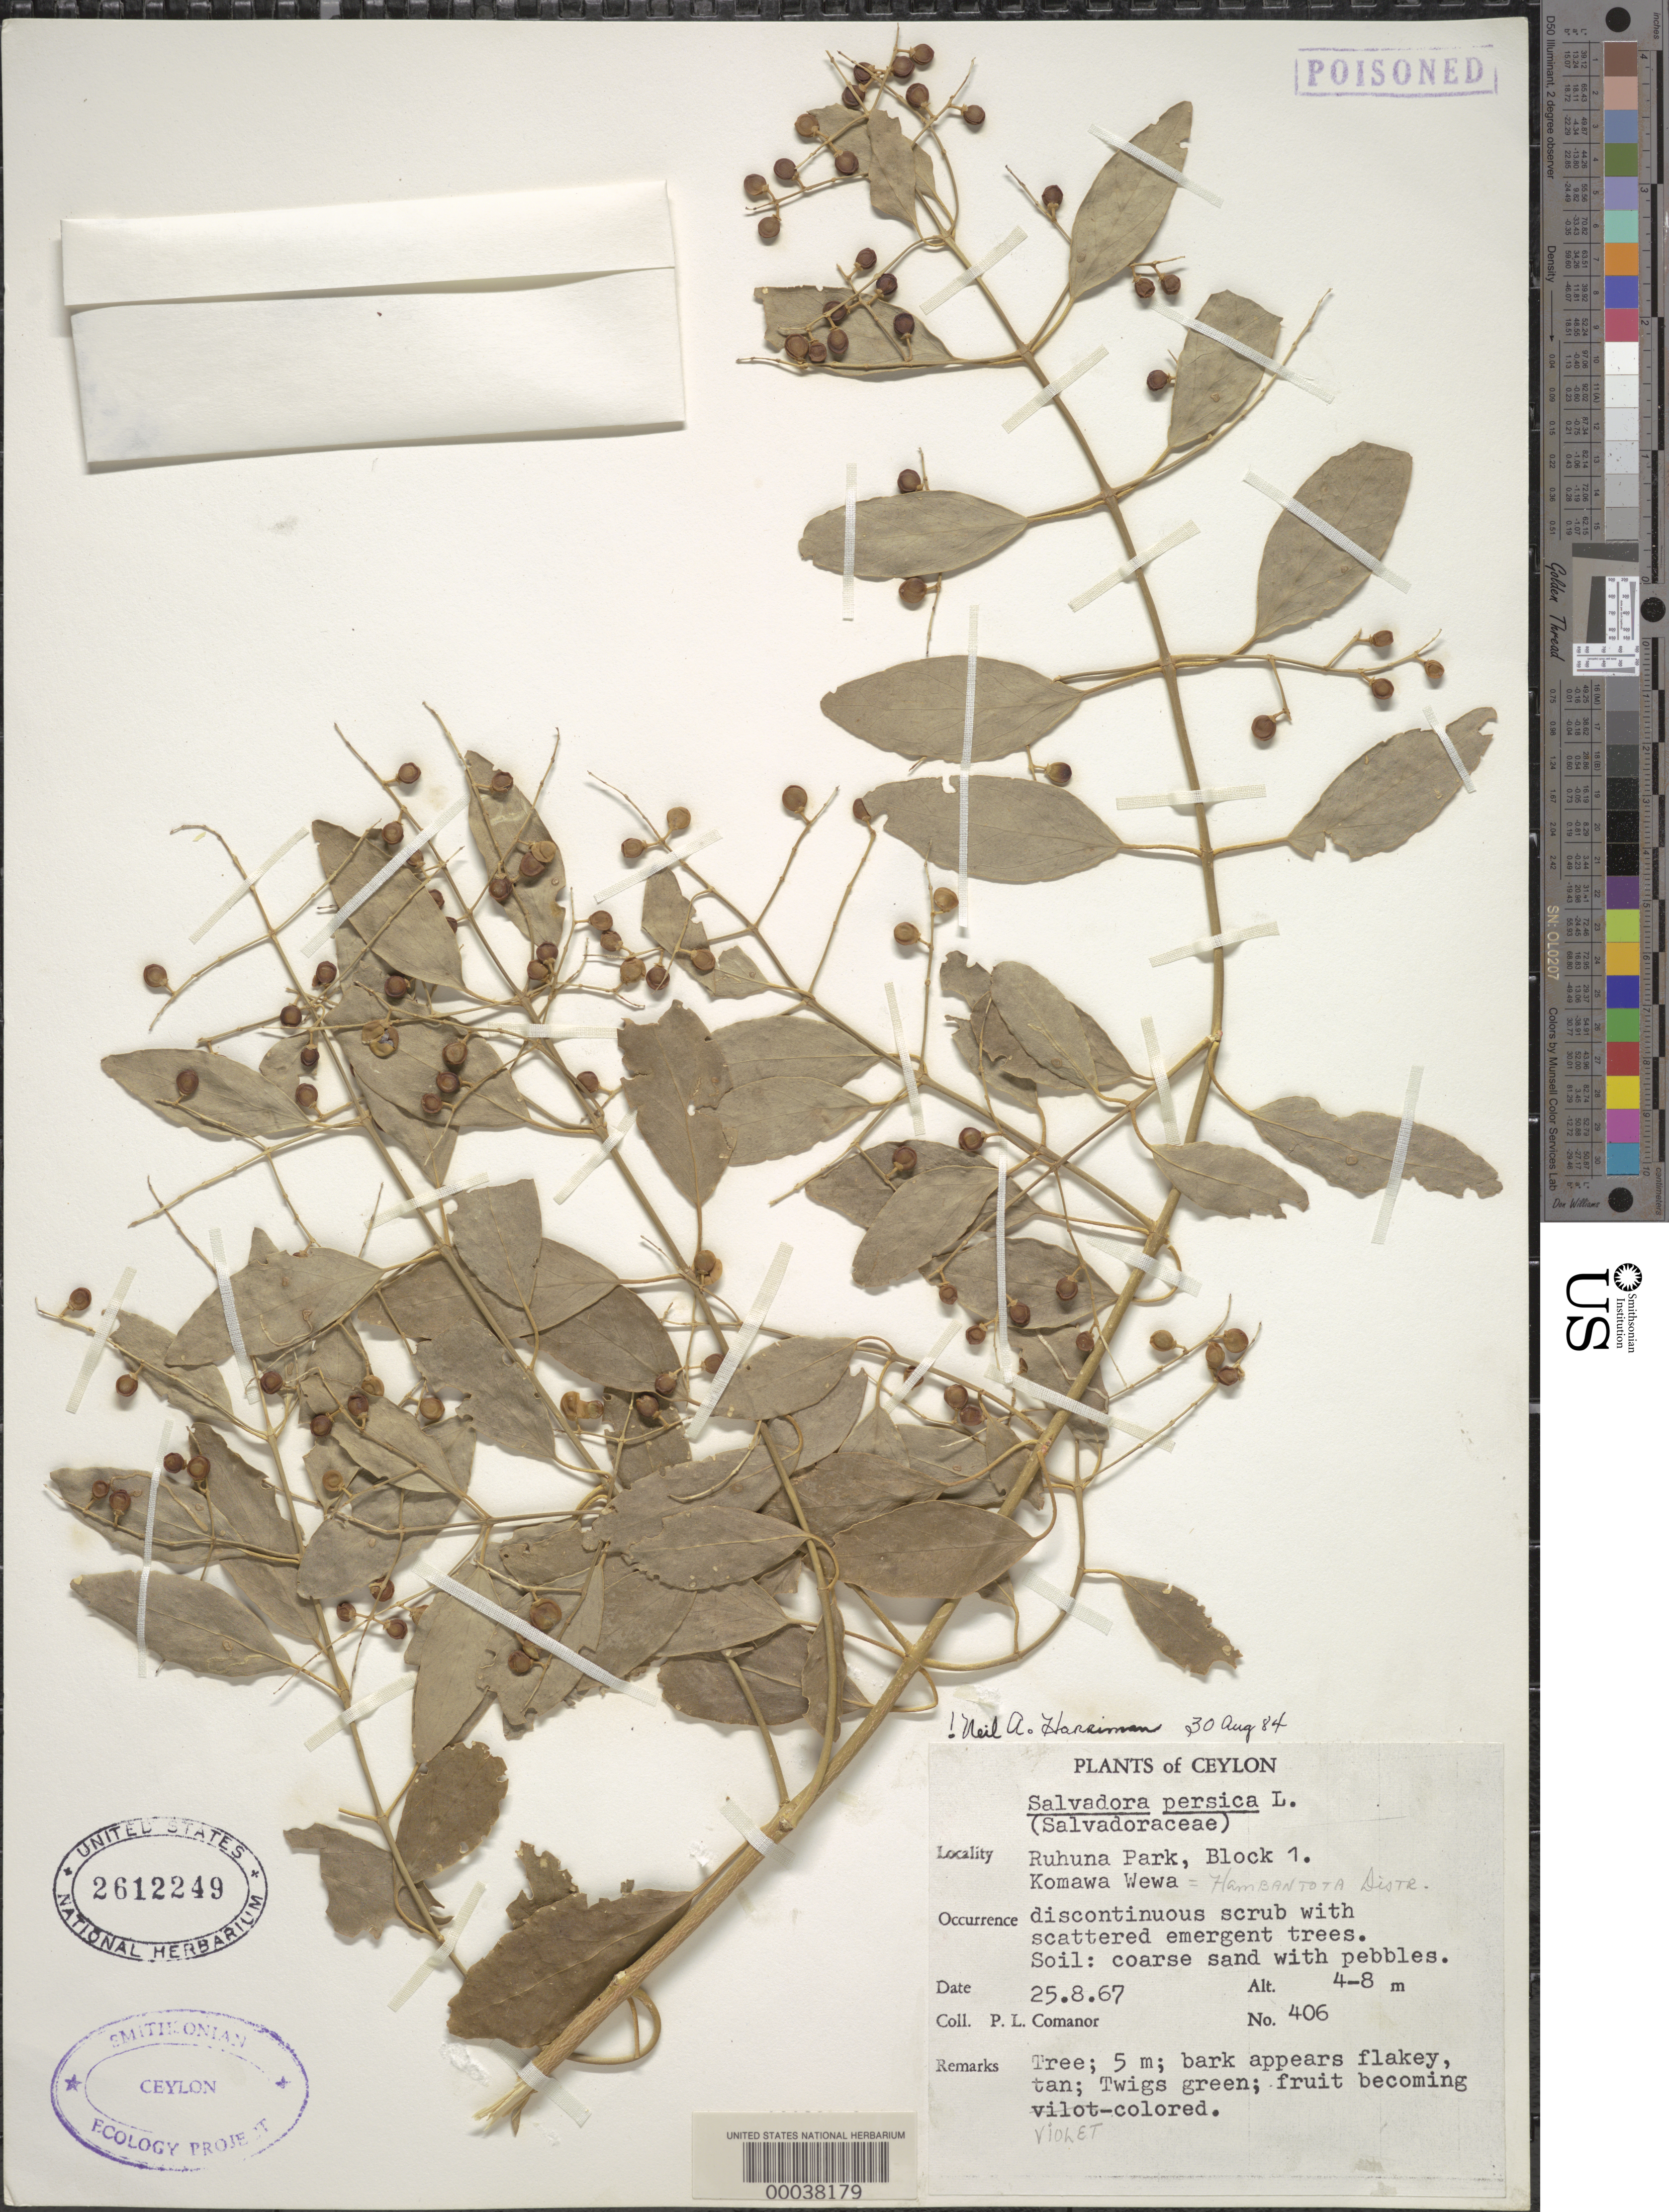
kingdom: Plantae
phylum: Tracheophyta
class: Magnoliopsida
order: Brassicales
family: Salvadoraceae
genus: Salvadora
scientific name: Salvadora persica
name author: L.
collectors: P. Comanor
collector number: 406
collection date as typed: Transcribed d/m/y: 25/8/67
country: Sri Lanka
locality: Ceylon. Ruhuna Park, Block 1. Komawa Wewa - Hambantota Distr.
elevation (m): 4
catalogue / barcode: US 2612249